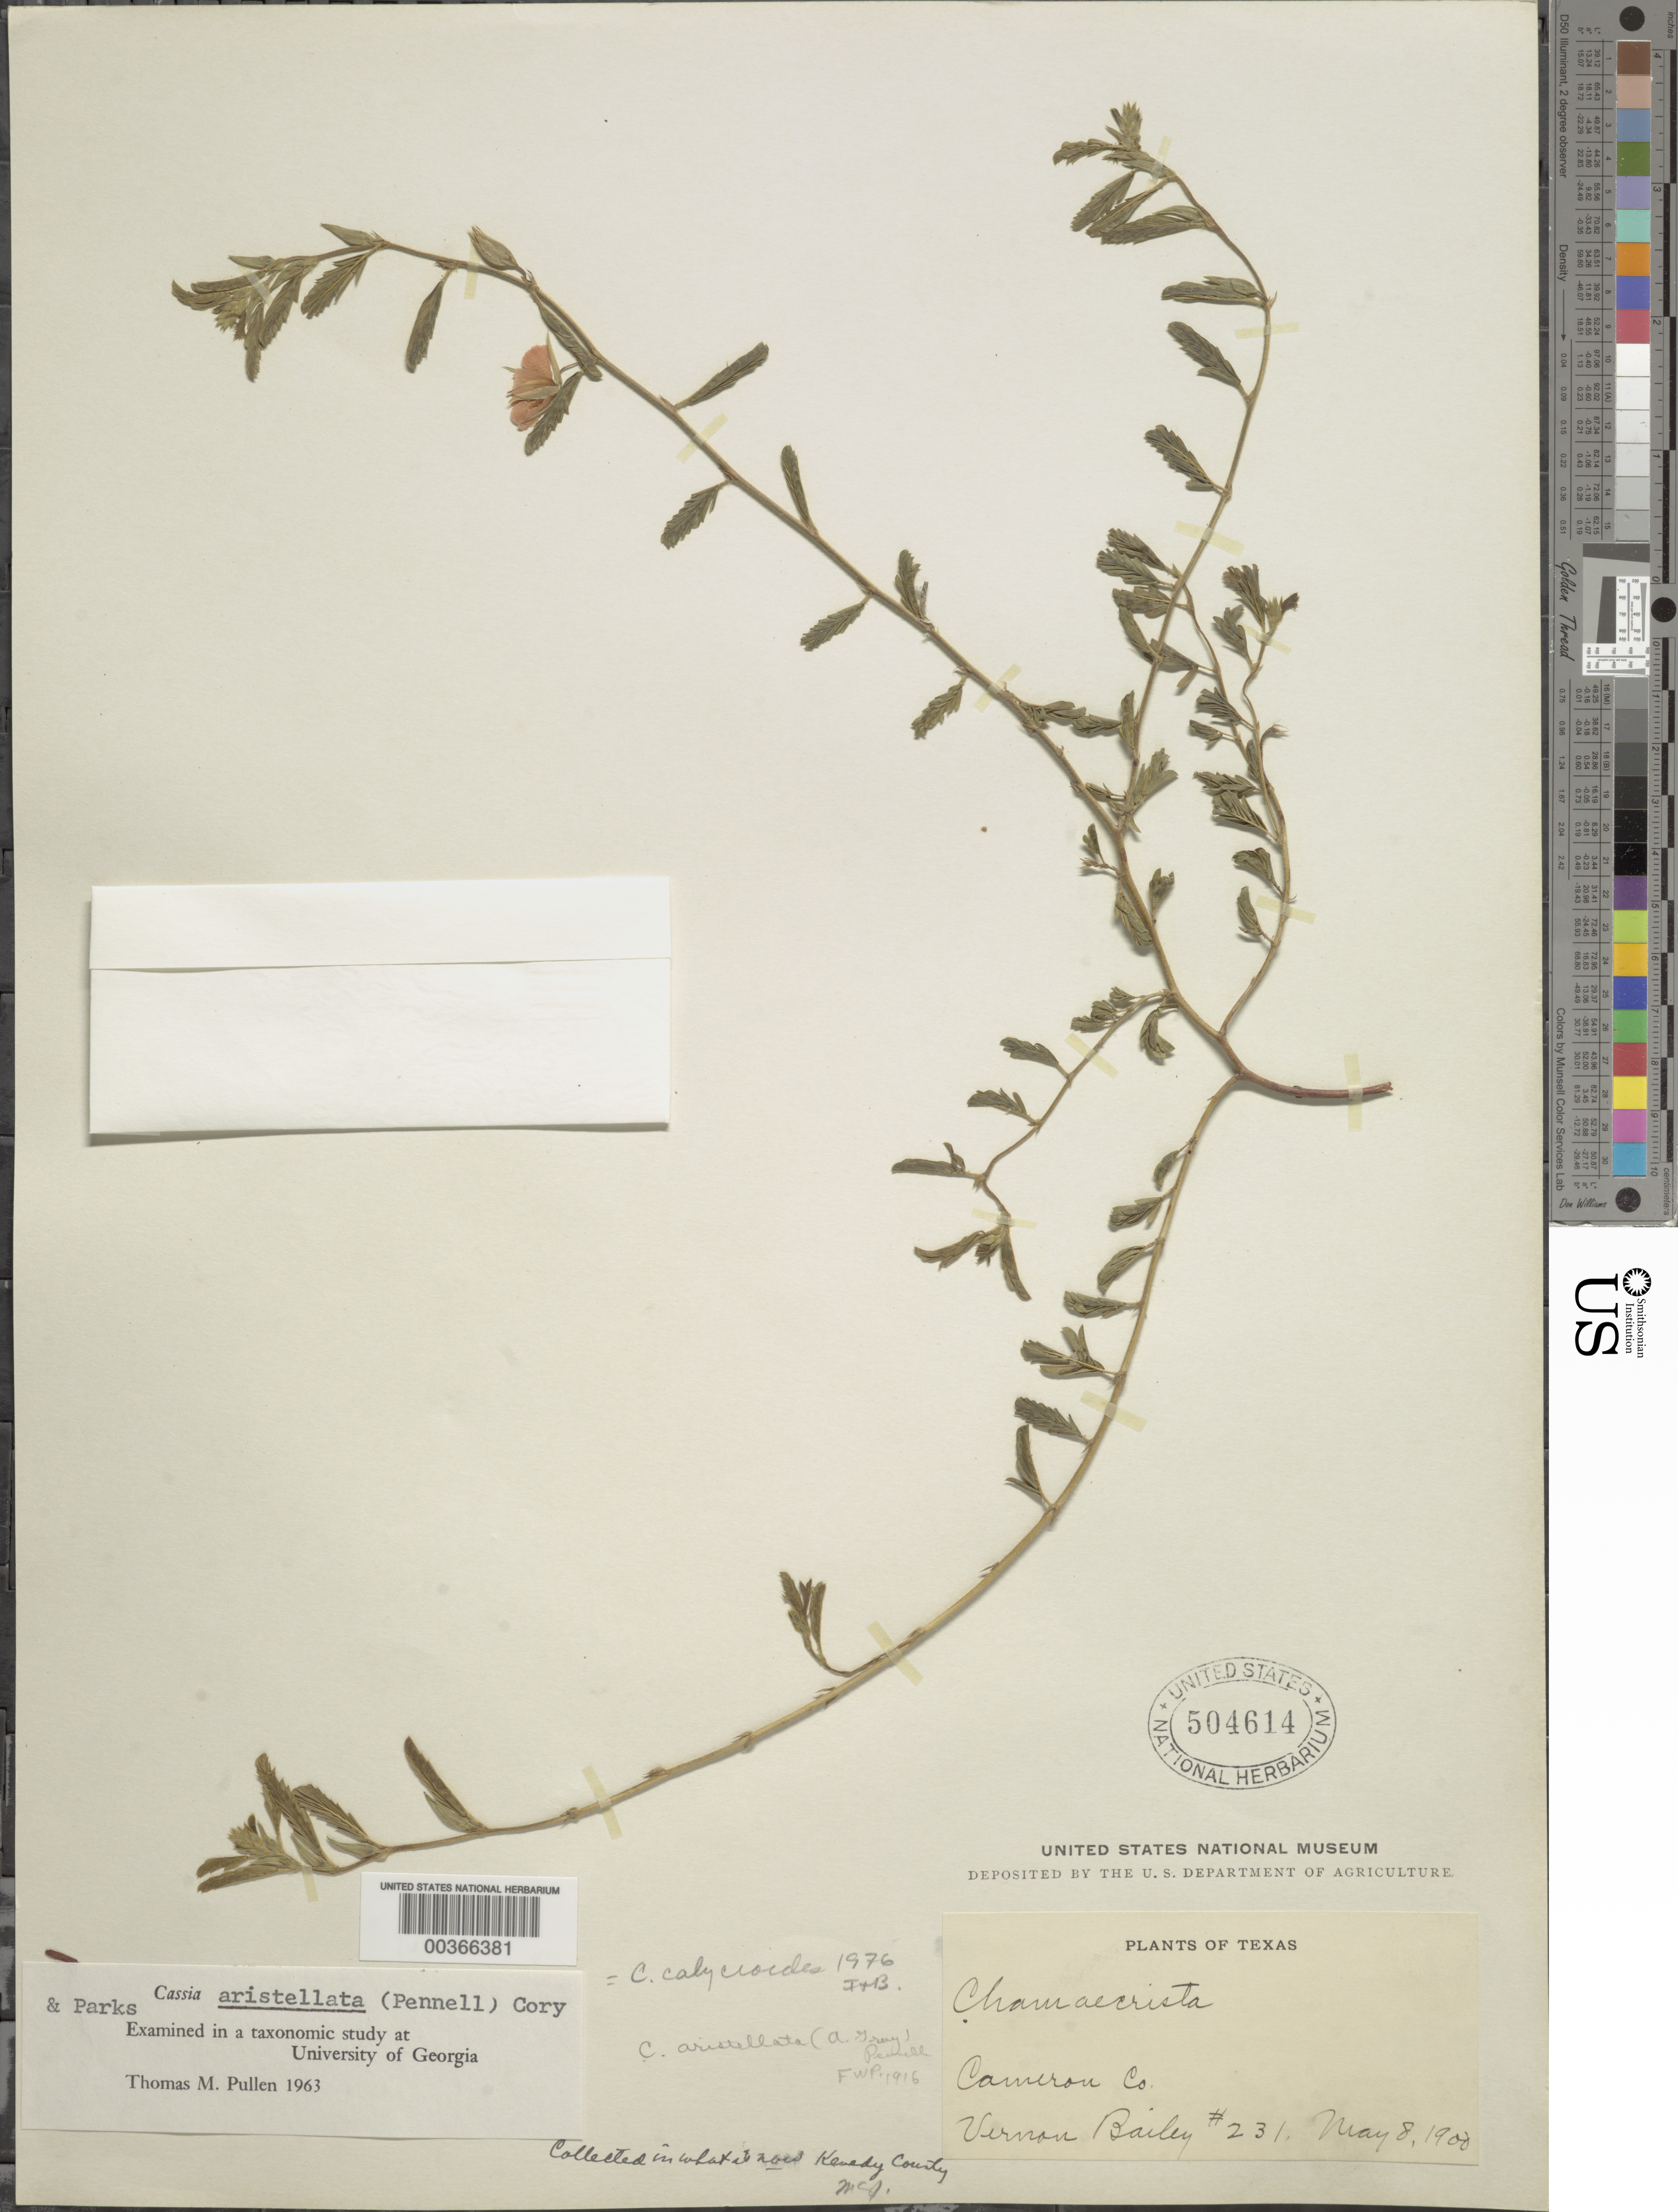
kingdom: Plantae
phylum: Tracheophyta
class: Magnoliopsida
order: Fabales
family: Fabaceae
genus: Chamaecrista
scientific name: Chamaecrista calycioides var. calycioides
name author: (Collad.) Greene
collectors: V. O. Bailey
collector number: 231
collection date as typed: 08 May 1900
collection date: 1900-05-08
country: United States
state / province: Texas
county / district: Kenedy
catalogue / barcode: US 504614